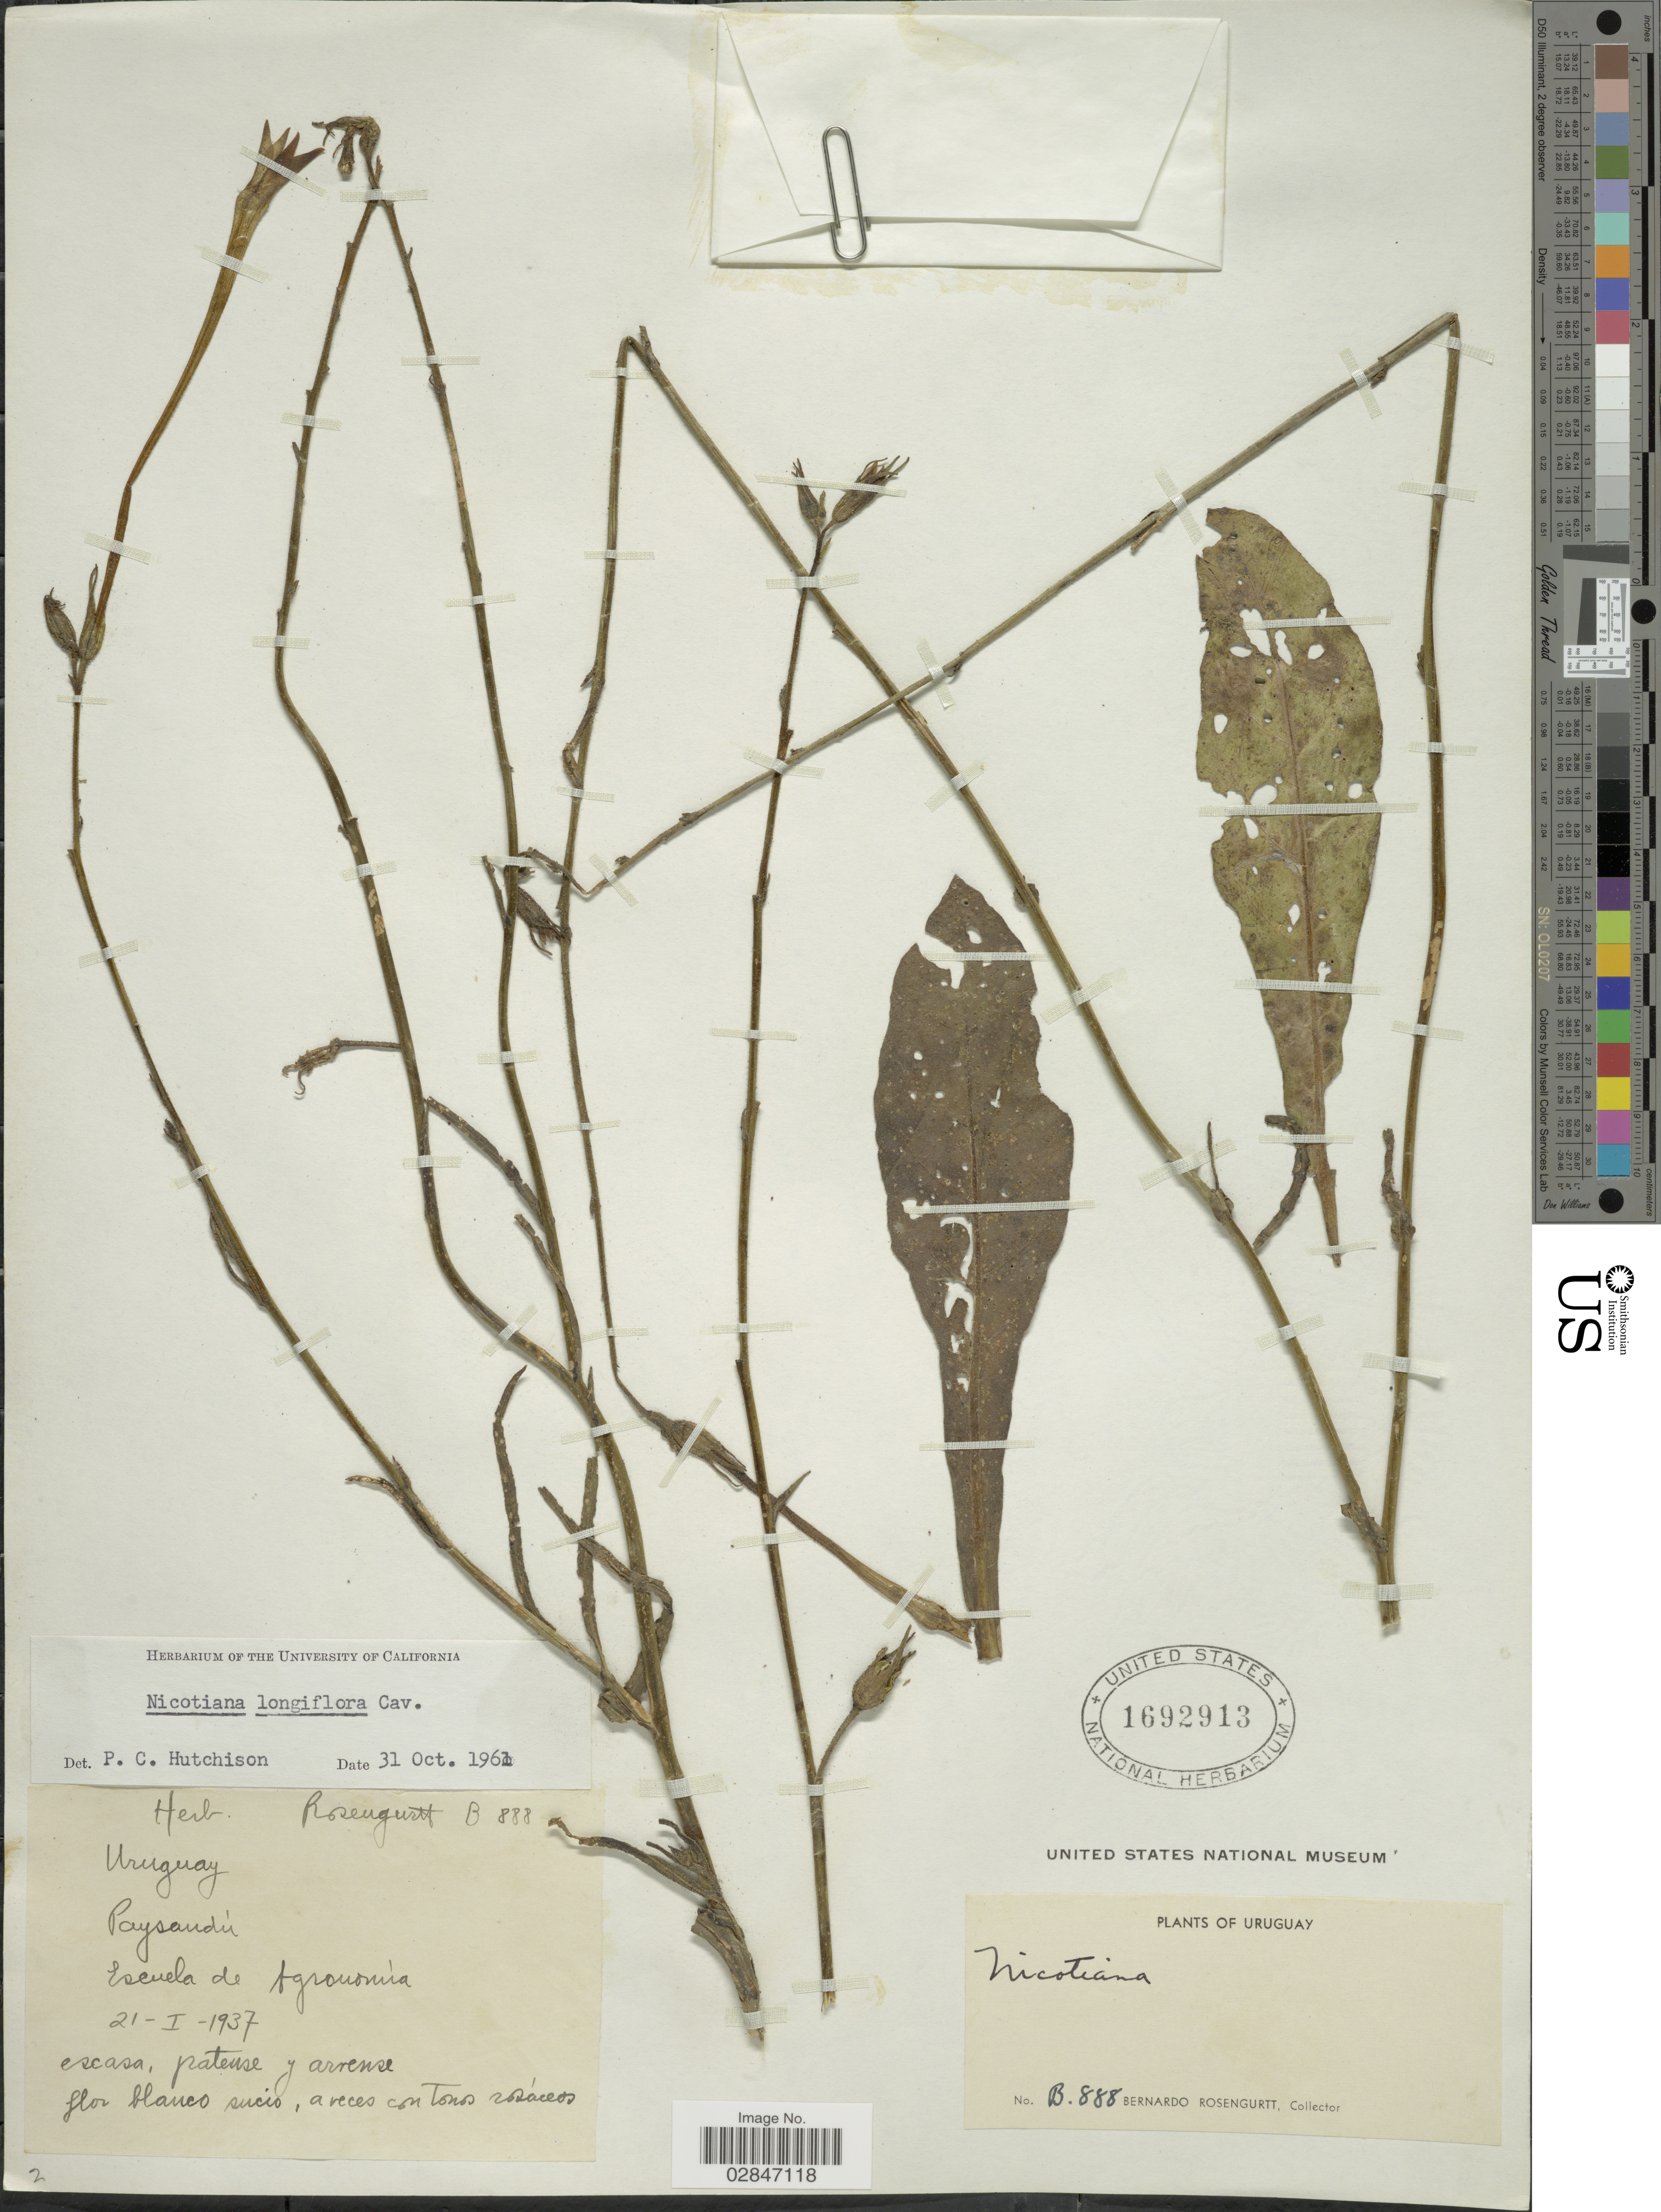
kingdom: Plantae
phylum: Tracheophyta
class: Magnoliopsida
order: Solanales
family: Solanaceae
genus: Nicotiana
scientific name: Nicotiana longiflora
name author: Cav.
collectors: B. Rosengurtt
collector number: B. 888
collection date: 1937-01-21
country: Uruguay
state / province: Paysandu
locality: Paysandú, Escuela de Agronomía.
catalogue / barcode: US 1692913